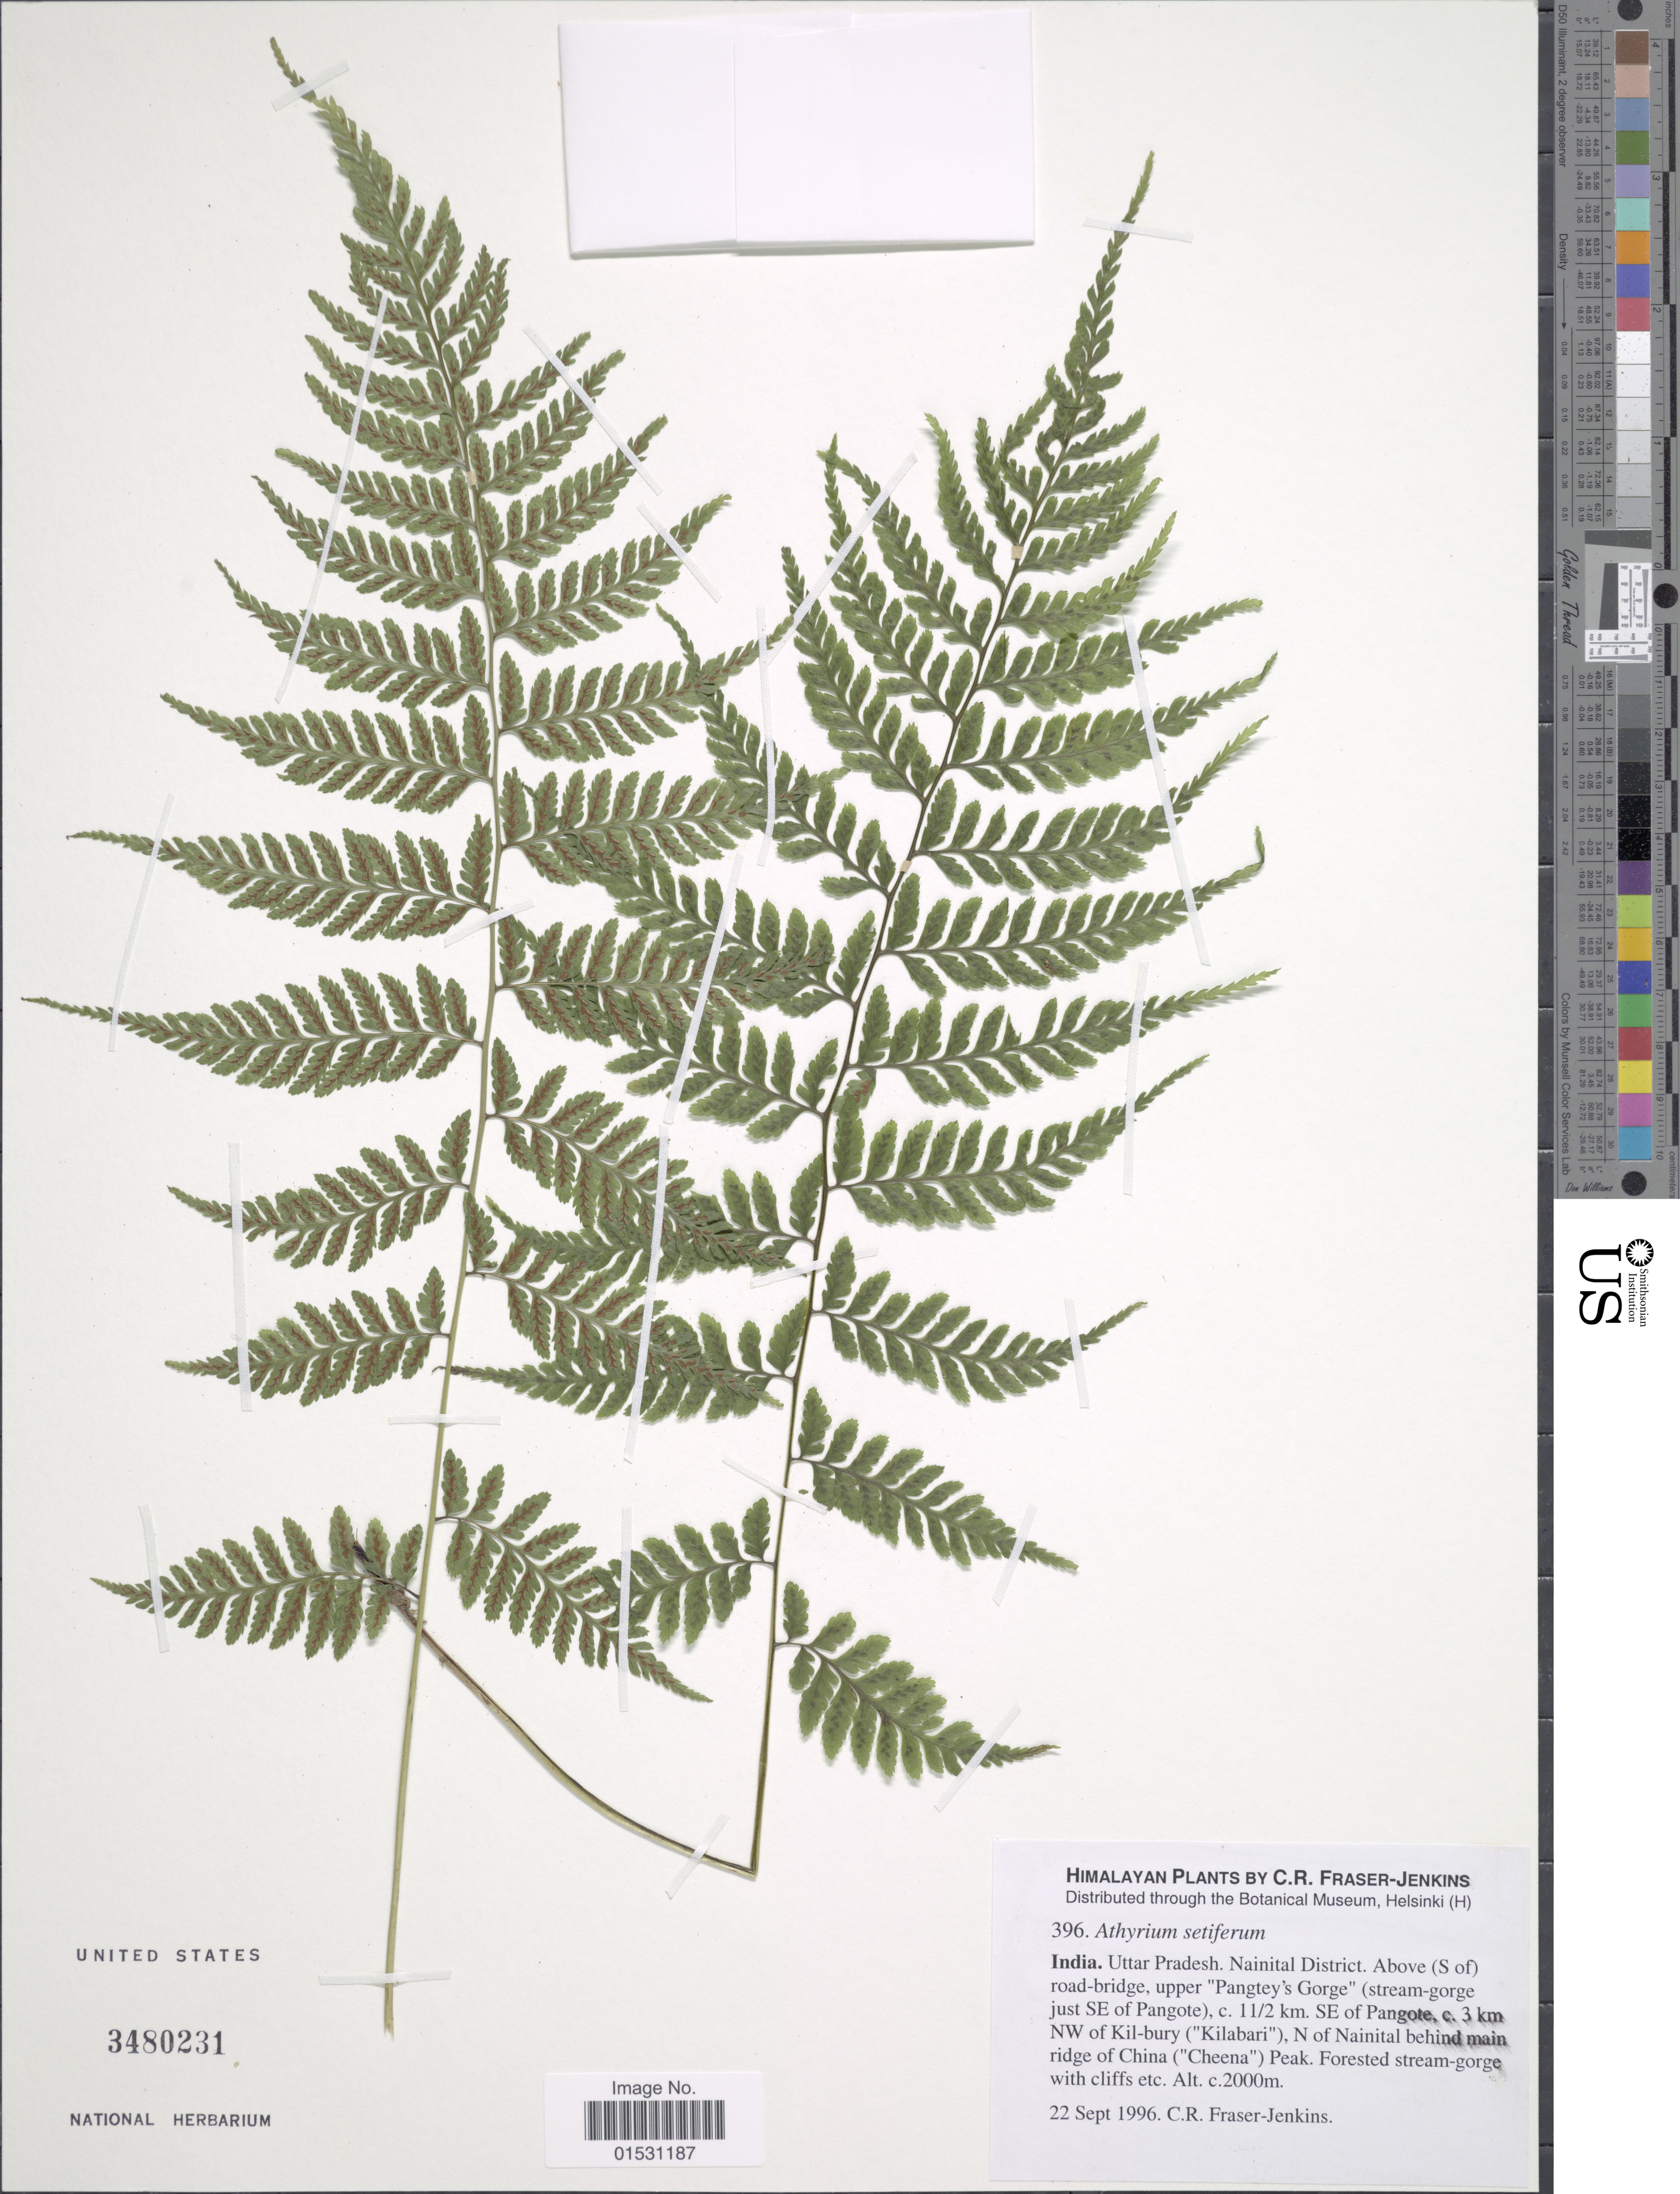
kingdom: Plantae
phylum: Tracheophyta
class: Polypodiopsida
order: Polypodiales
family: Athyriaceae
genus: Athyrium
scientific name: Athyrium setiferum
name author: C. Chr.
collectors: C. R. Fraser-Jenkins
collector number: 396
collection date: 1996-09-22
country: India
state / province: Uttar Pradesh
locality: Hmalayan. Nainital District. Above (S of) road-bridge, upper 'Pangtey's Gorge' (stream-gorge just SE of Pangote), c. 11/2 km. SE of Pangote, c. 3 km NW of Kil-bury ('Kilabari'), N of Nainital behind main ridge of China ('Cheena') Peak.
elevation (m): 2000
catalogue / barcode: US 3480231